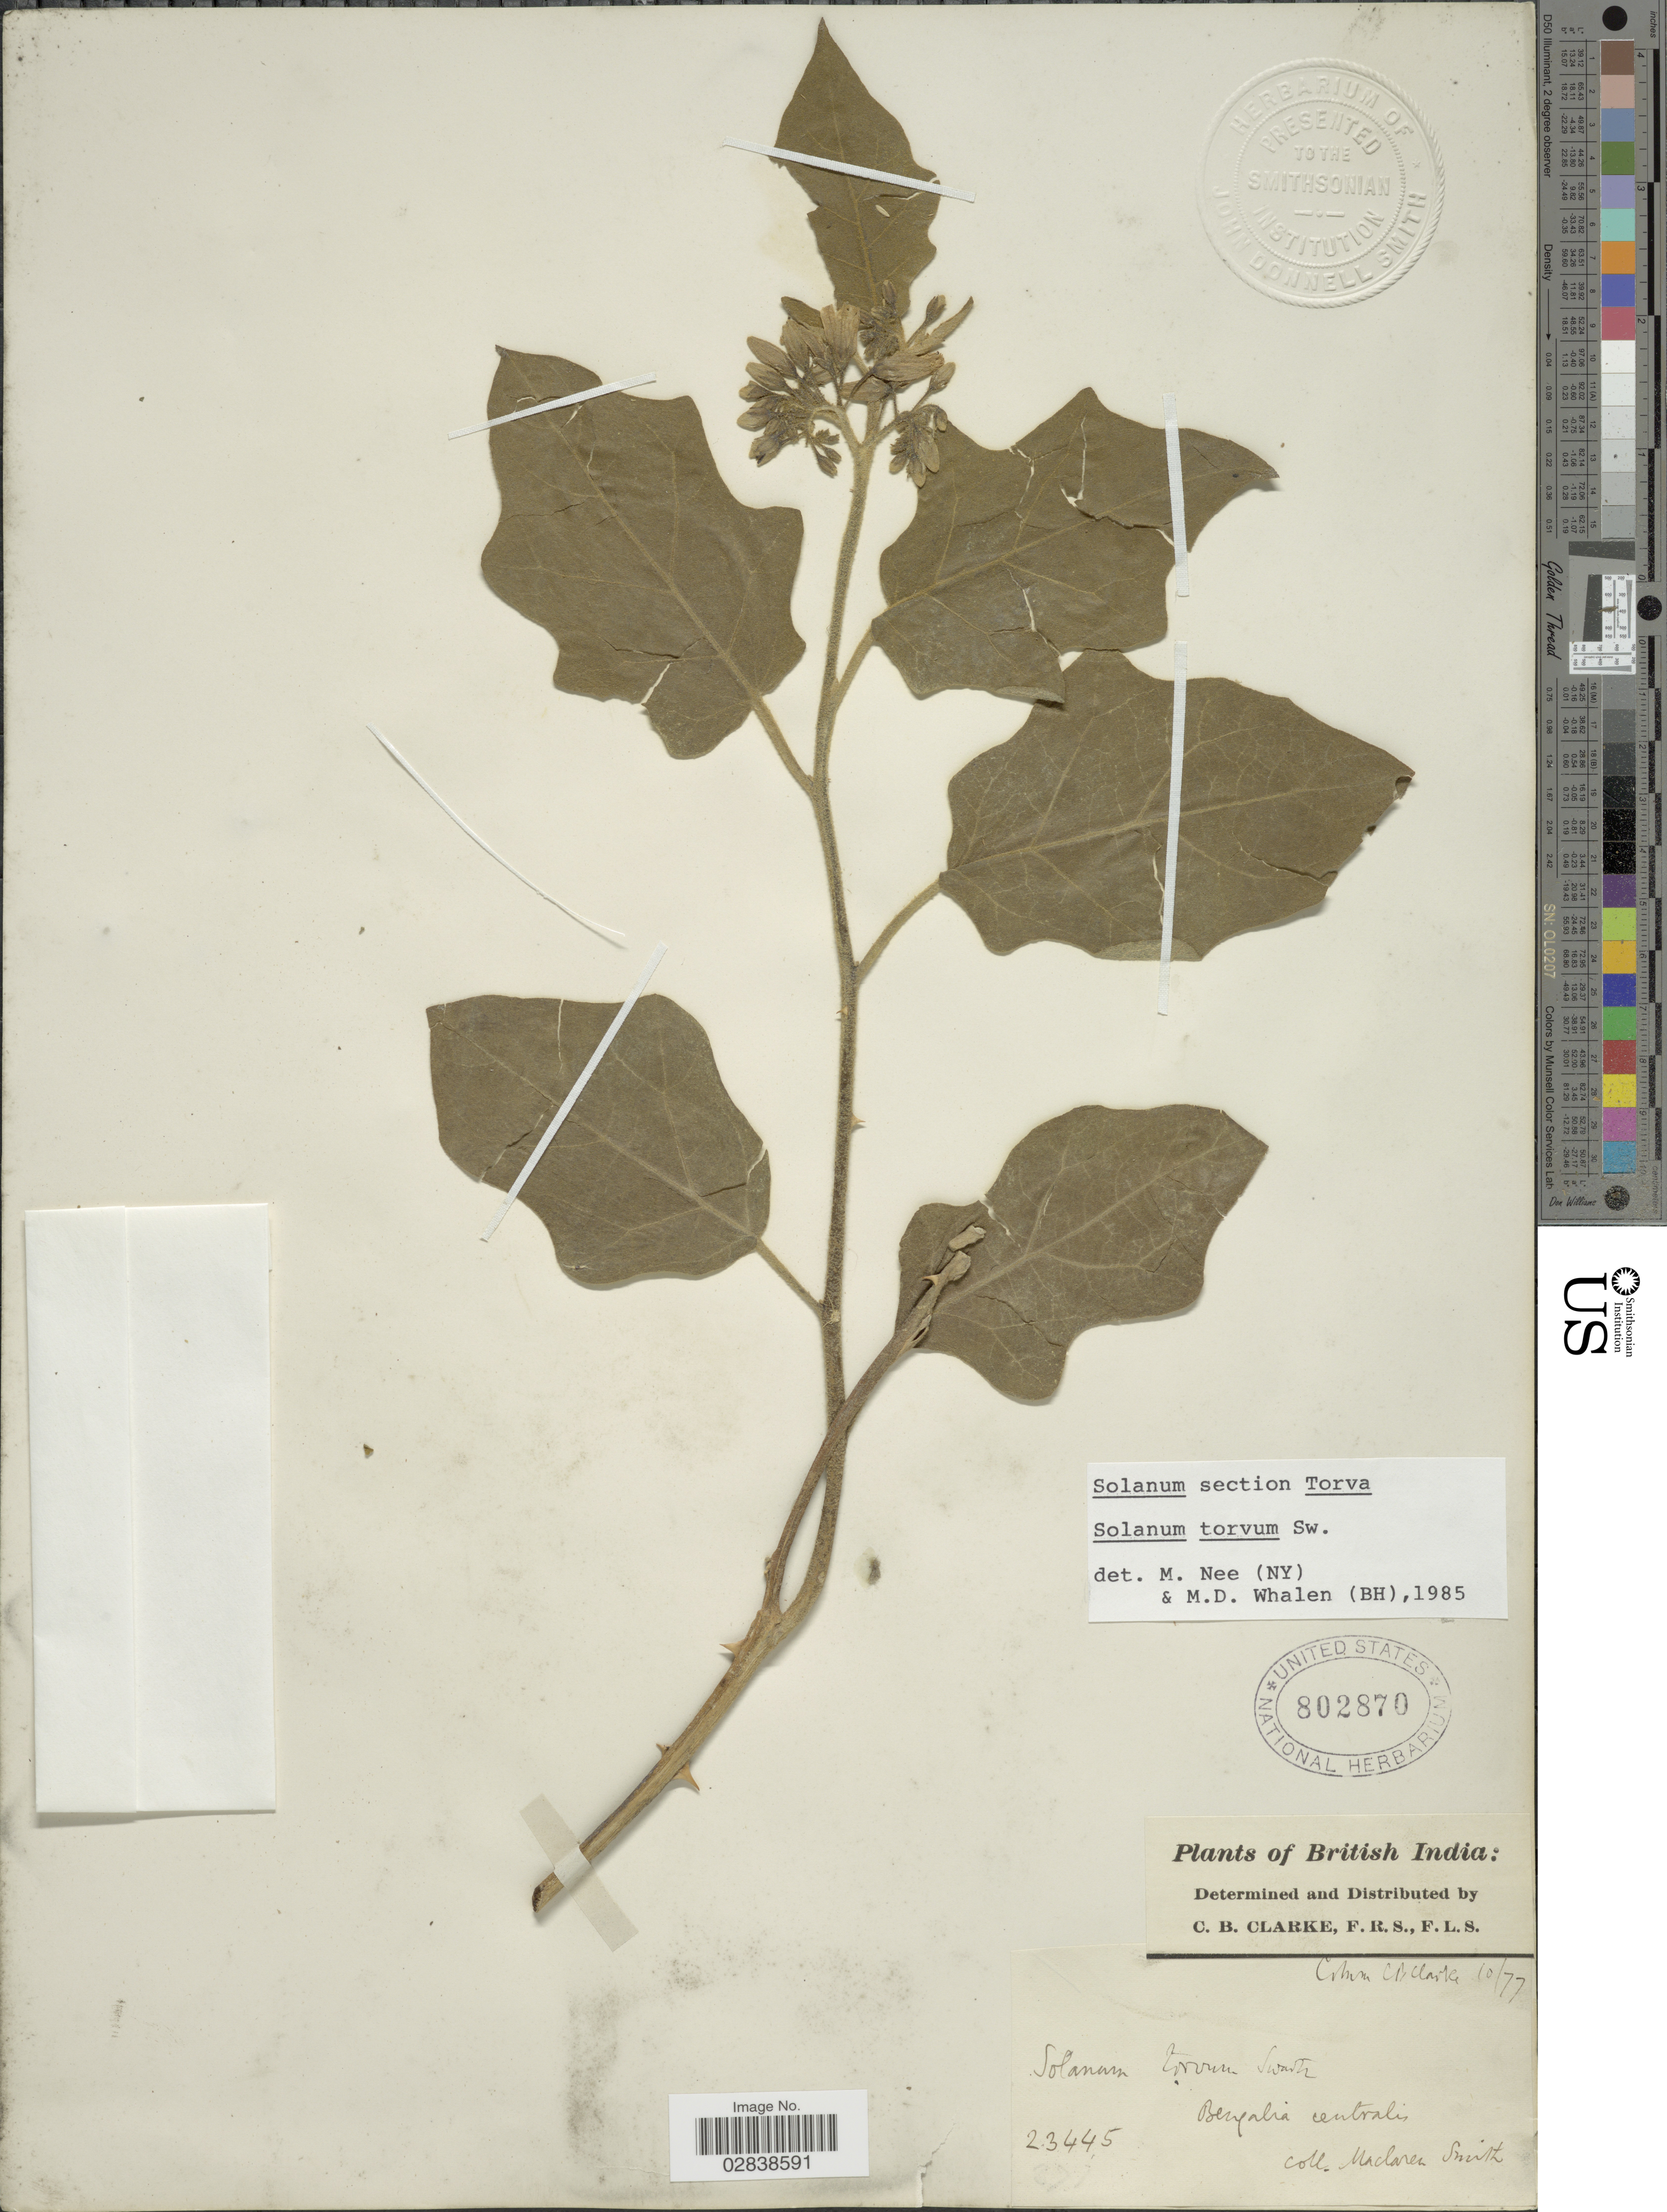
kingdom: Plantae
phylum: Tracheophyta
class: Magnoliopsida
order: Solanales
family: Solanaceae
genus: Solanum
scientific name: Solanum torvum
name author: Sw.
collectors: M. Smith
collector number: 23445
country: India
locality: British India, Bengalia centralis.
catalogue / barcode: US 802870